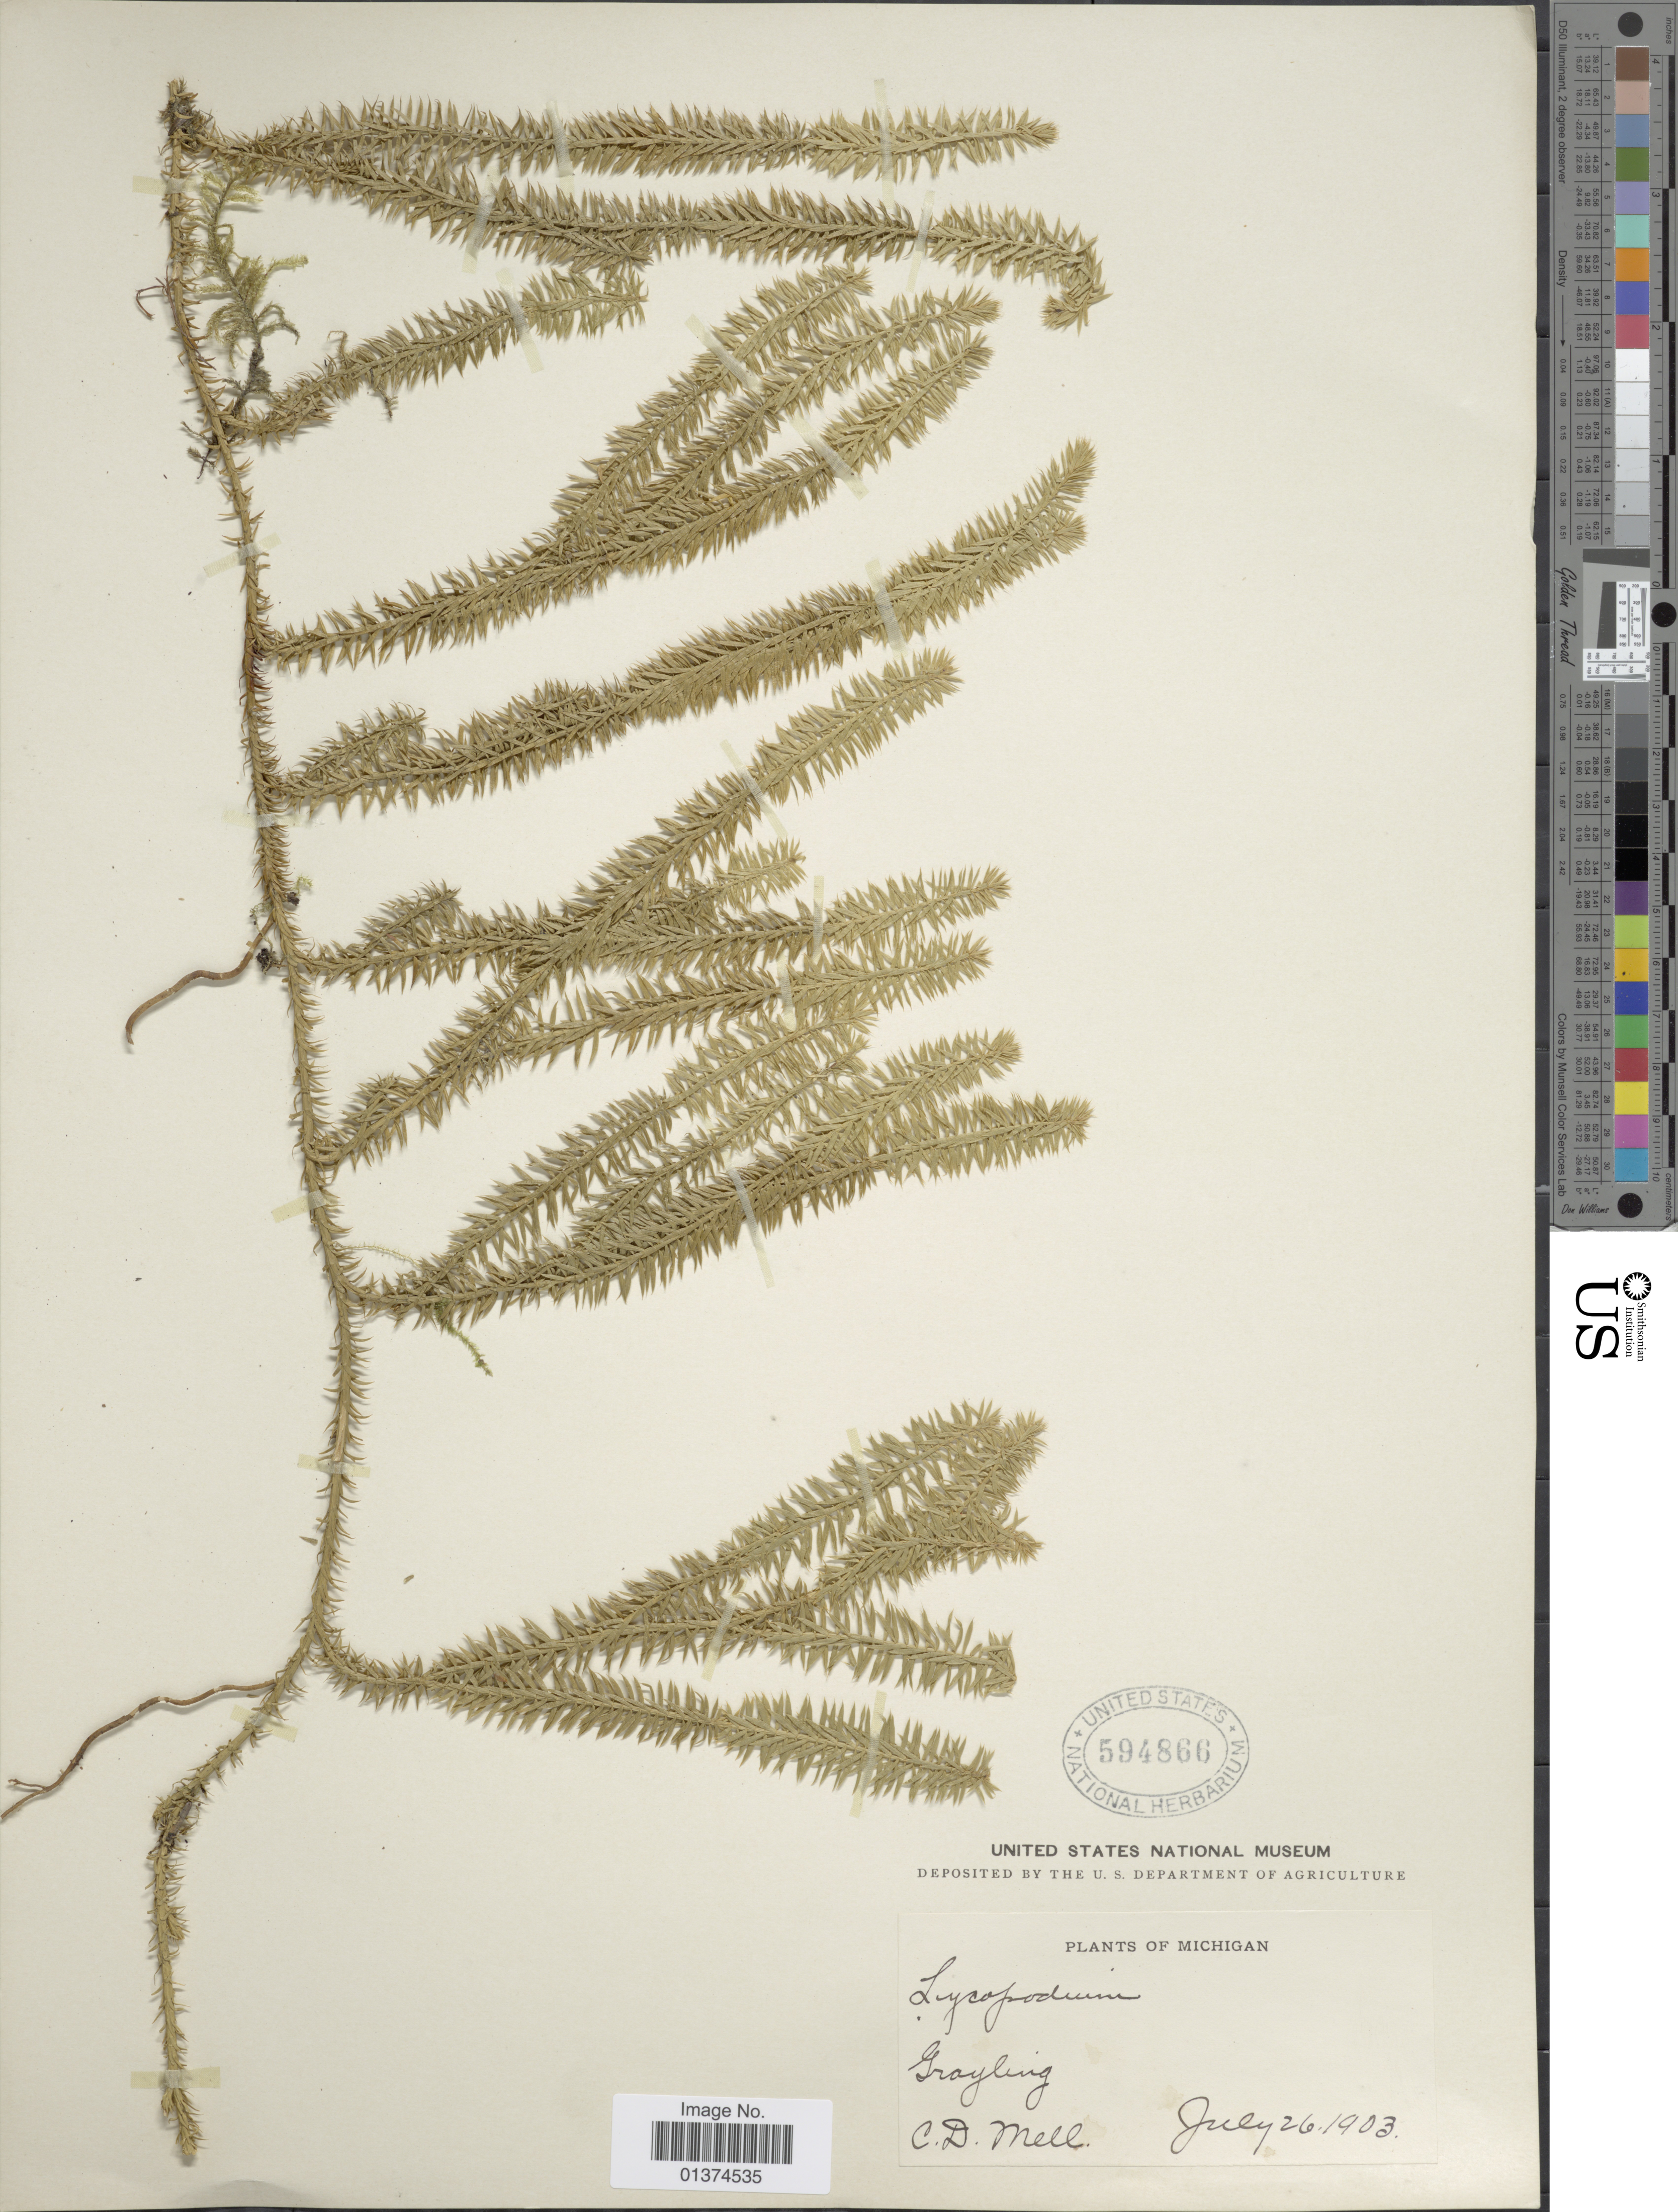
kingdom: Plantae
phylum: Tracheophyta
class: Lycopodiopsida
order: Lycopodiales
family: Lycopodiaceae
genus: Spinulum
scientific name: Spinulum annotinum subsp. annotinum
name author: (L.) A. Haines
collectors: C. D. Mell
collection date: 1903-07-26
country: United States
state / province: Michigan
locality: Grayling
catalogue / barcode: US 594866